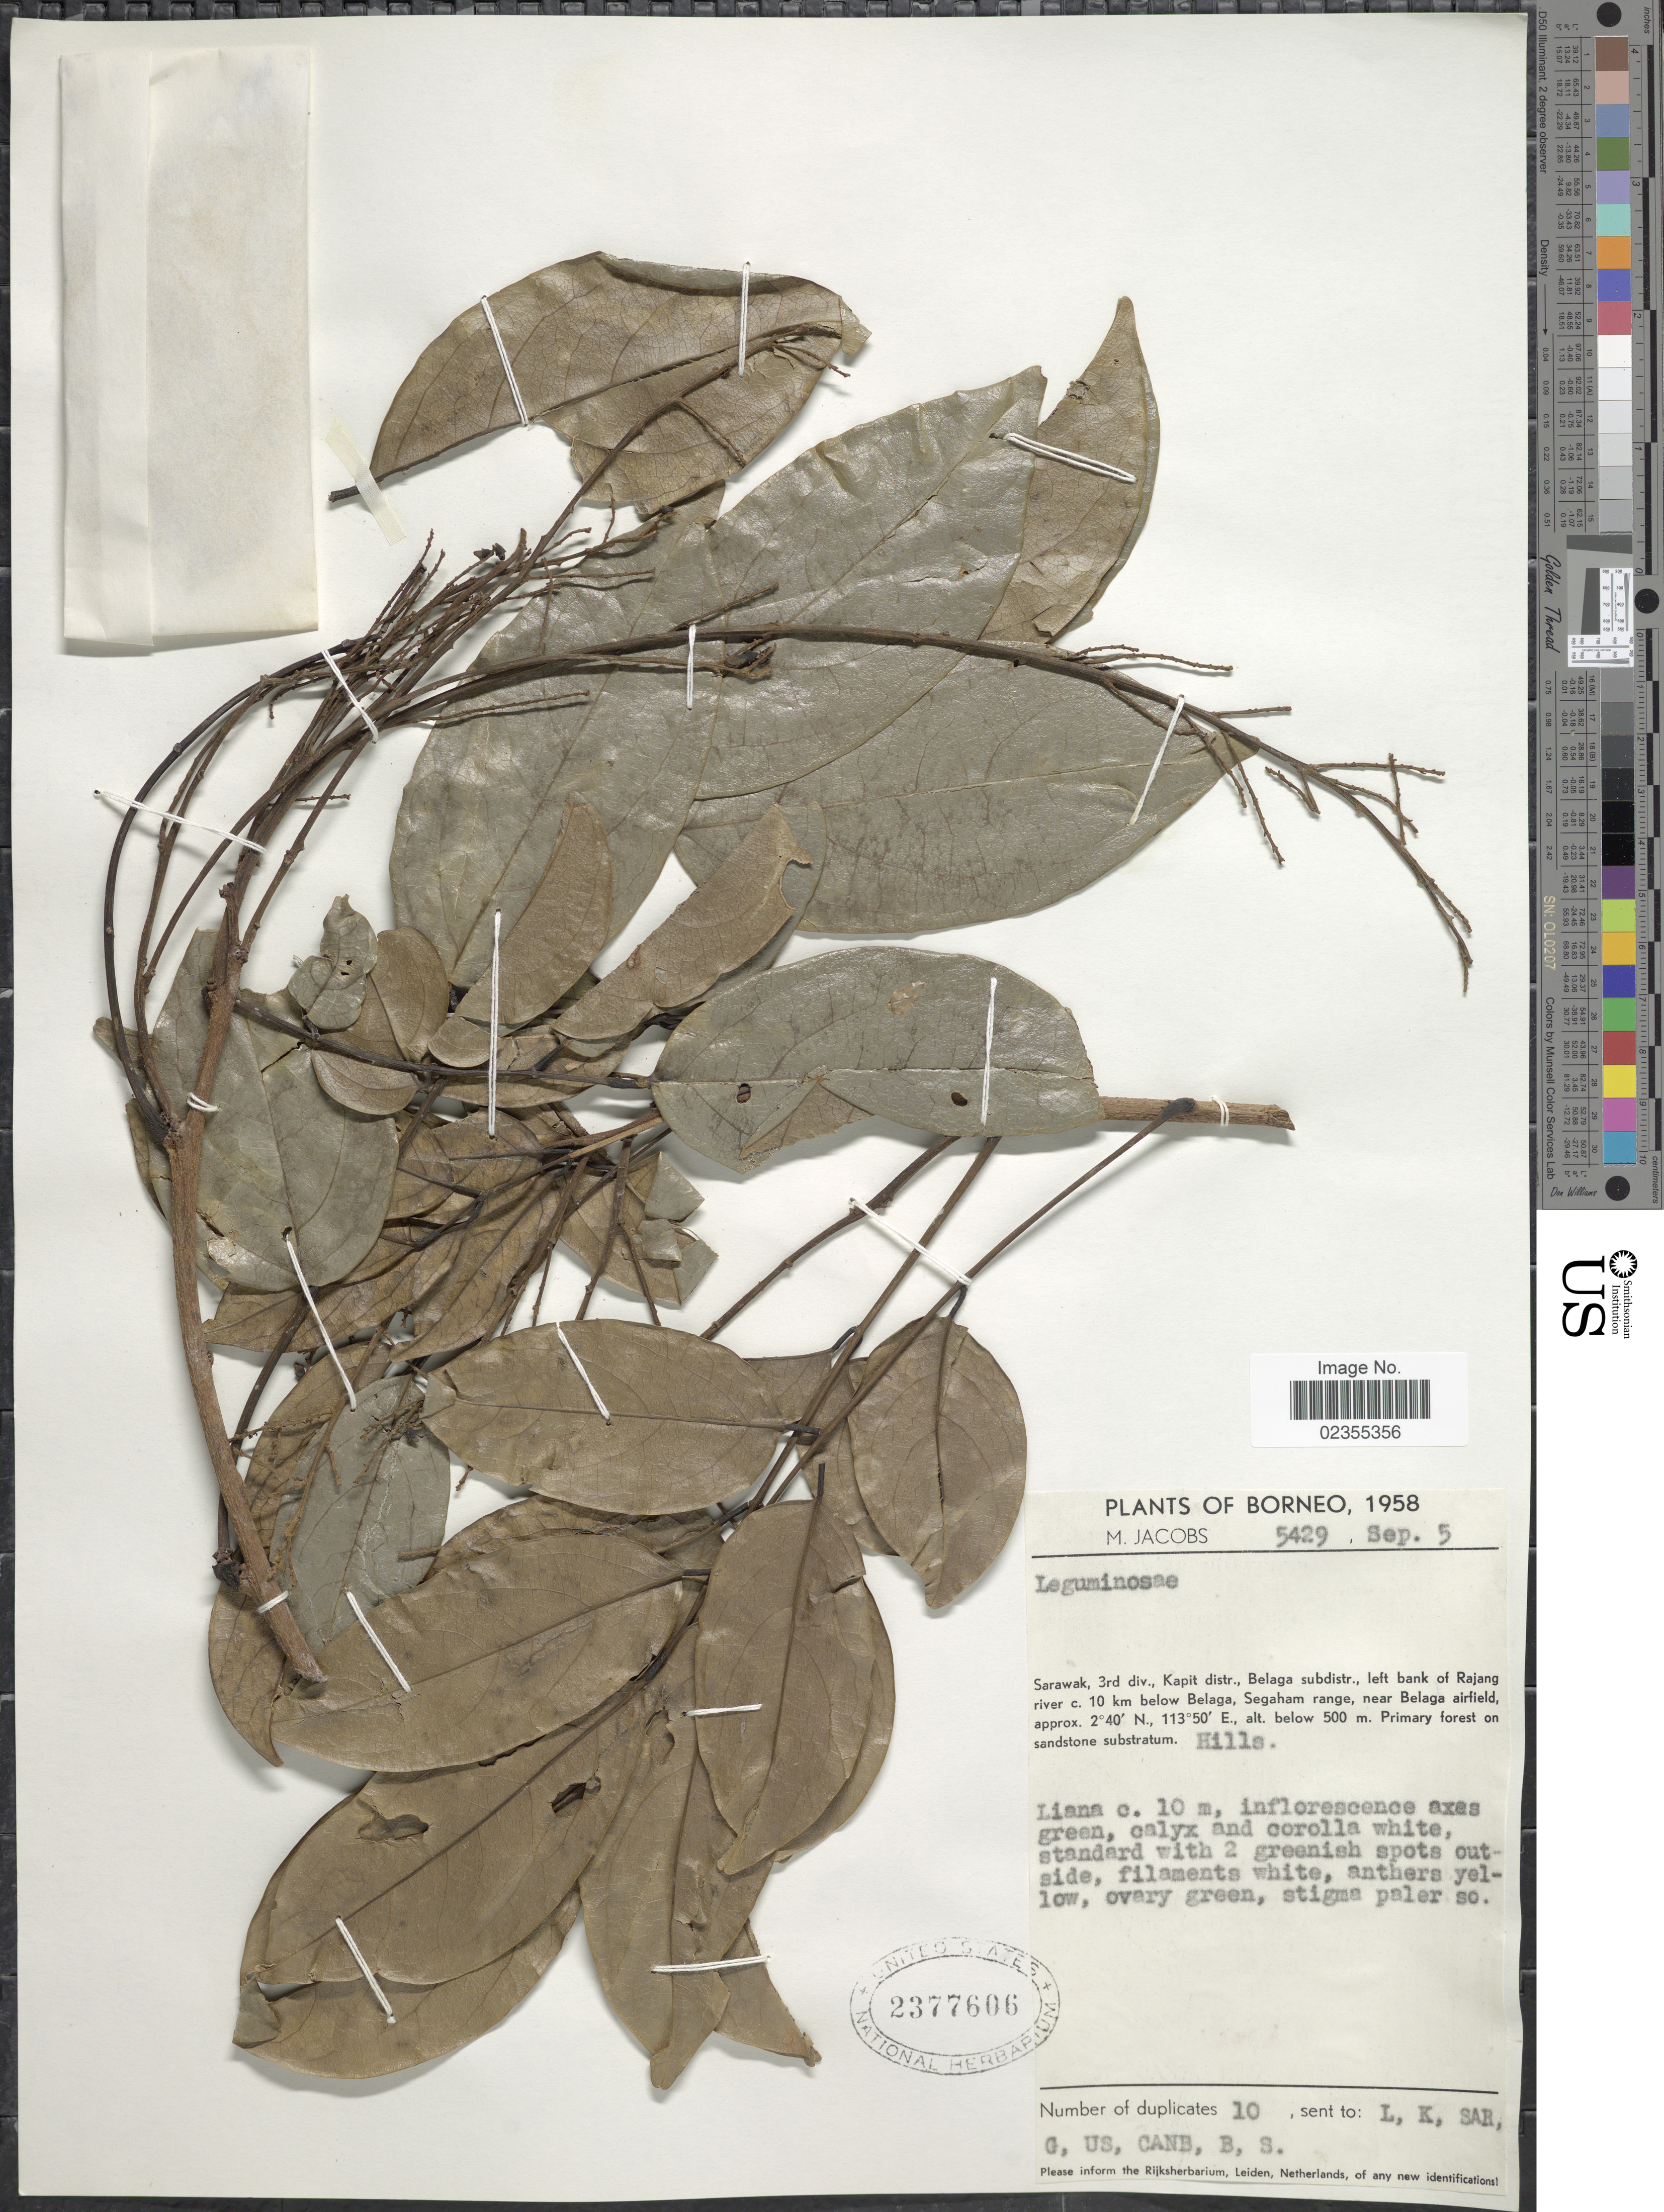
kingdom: Plantae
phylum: Tracheophyta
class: Magnoliopsida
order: Fabales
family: Fabaceae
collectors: M. Jacobs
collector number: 5429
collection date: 1958-09-05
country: Malaysia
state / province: Sarawak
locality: Borneo, 3rd div., Kapit distr., Belaga subdistr., left bank of Rajang river c. 10 km below Belaga, Segaham range, near Belaga airfield. Primary forest on sandstone substratum. Hills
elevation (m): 500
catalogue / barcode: US 2377606